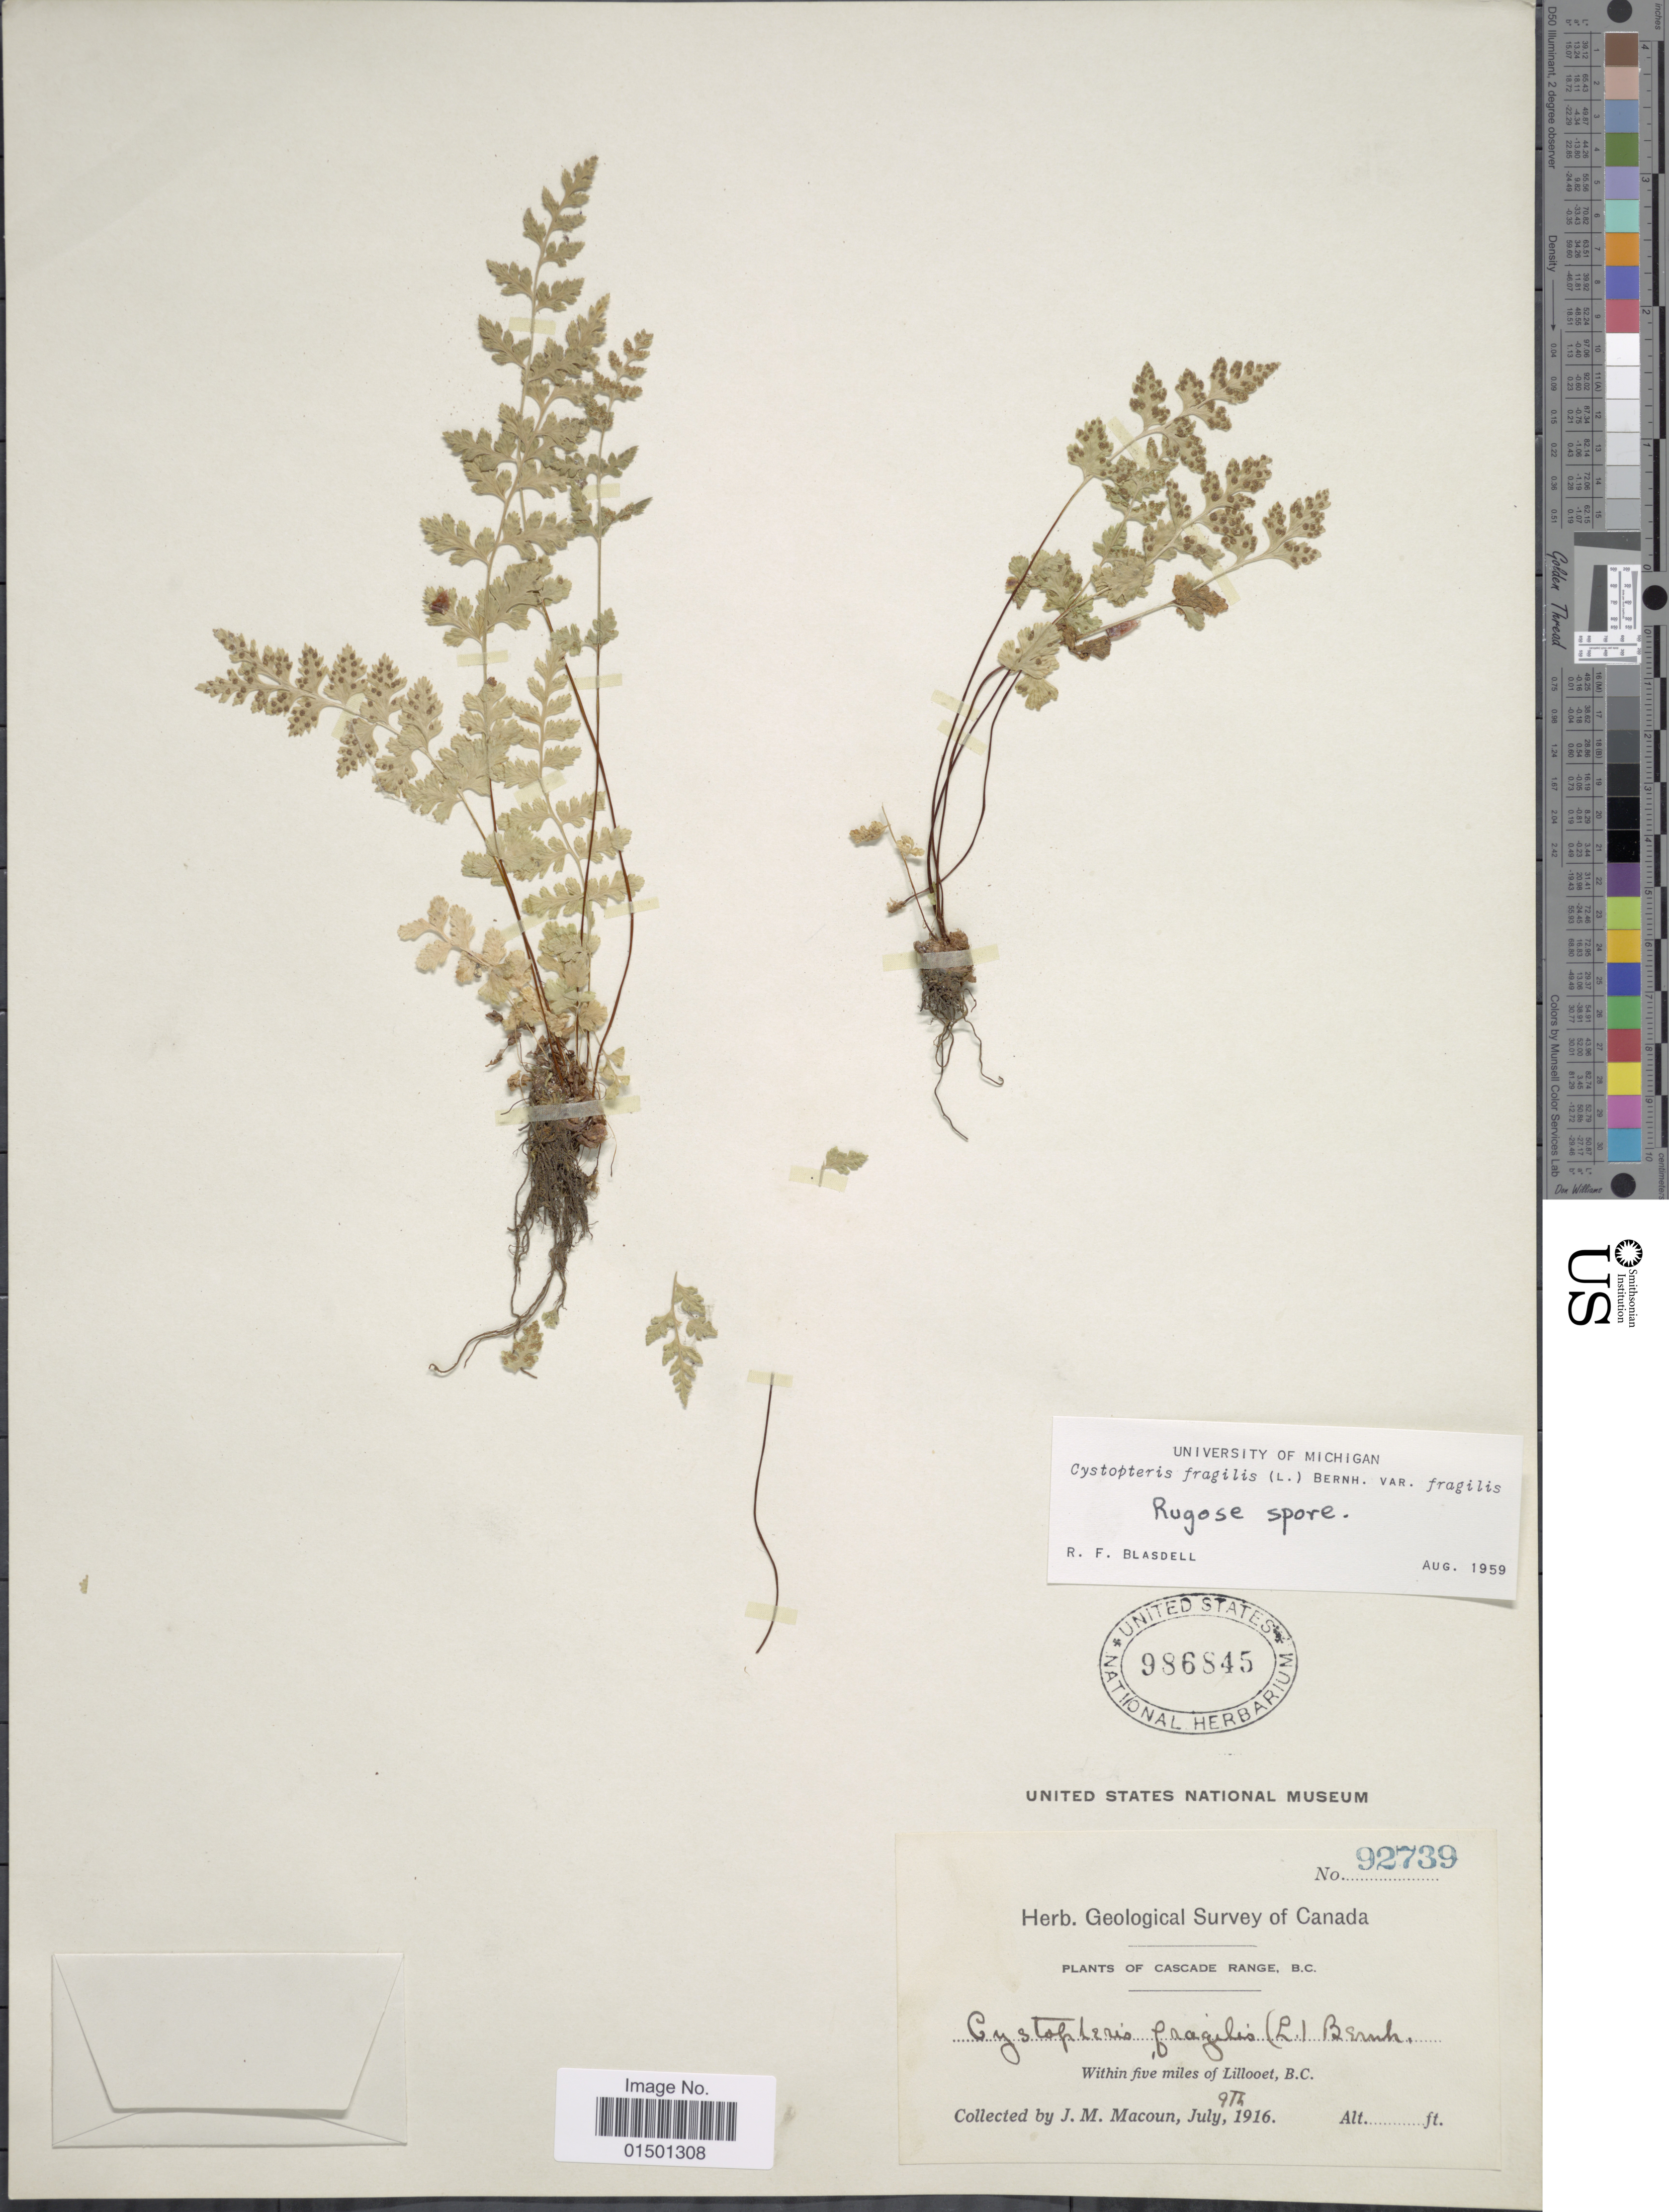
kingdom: Plantae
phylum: Tracheophyta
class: Polypodiopsida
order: Polypodiales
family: Cystopteridaceae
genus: Cystopteris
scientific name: Cystopteris fragilis var. dickieana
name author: B. Boivin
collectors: J. M. Macoun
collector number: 92739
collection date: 1916-07-09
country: Canada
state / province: British Columbia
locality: Cascade Range, within 5 miles of Lillooet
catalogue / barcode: US 986845